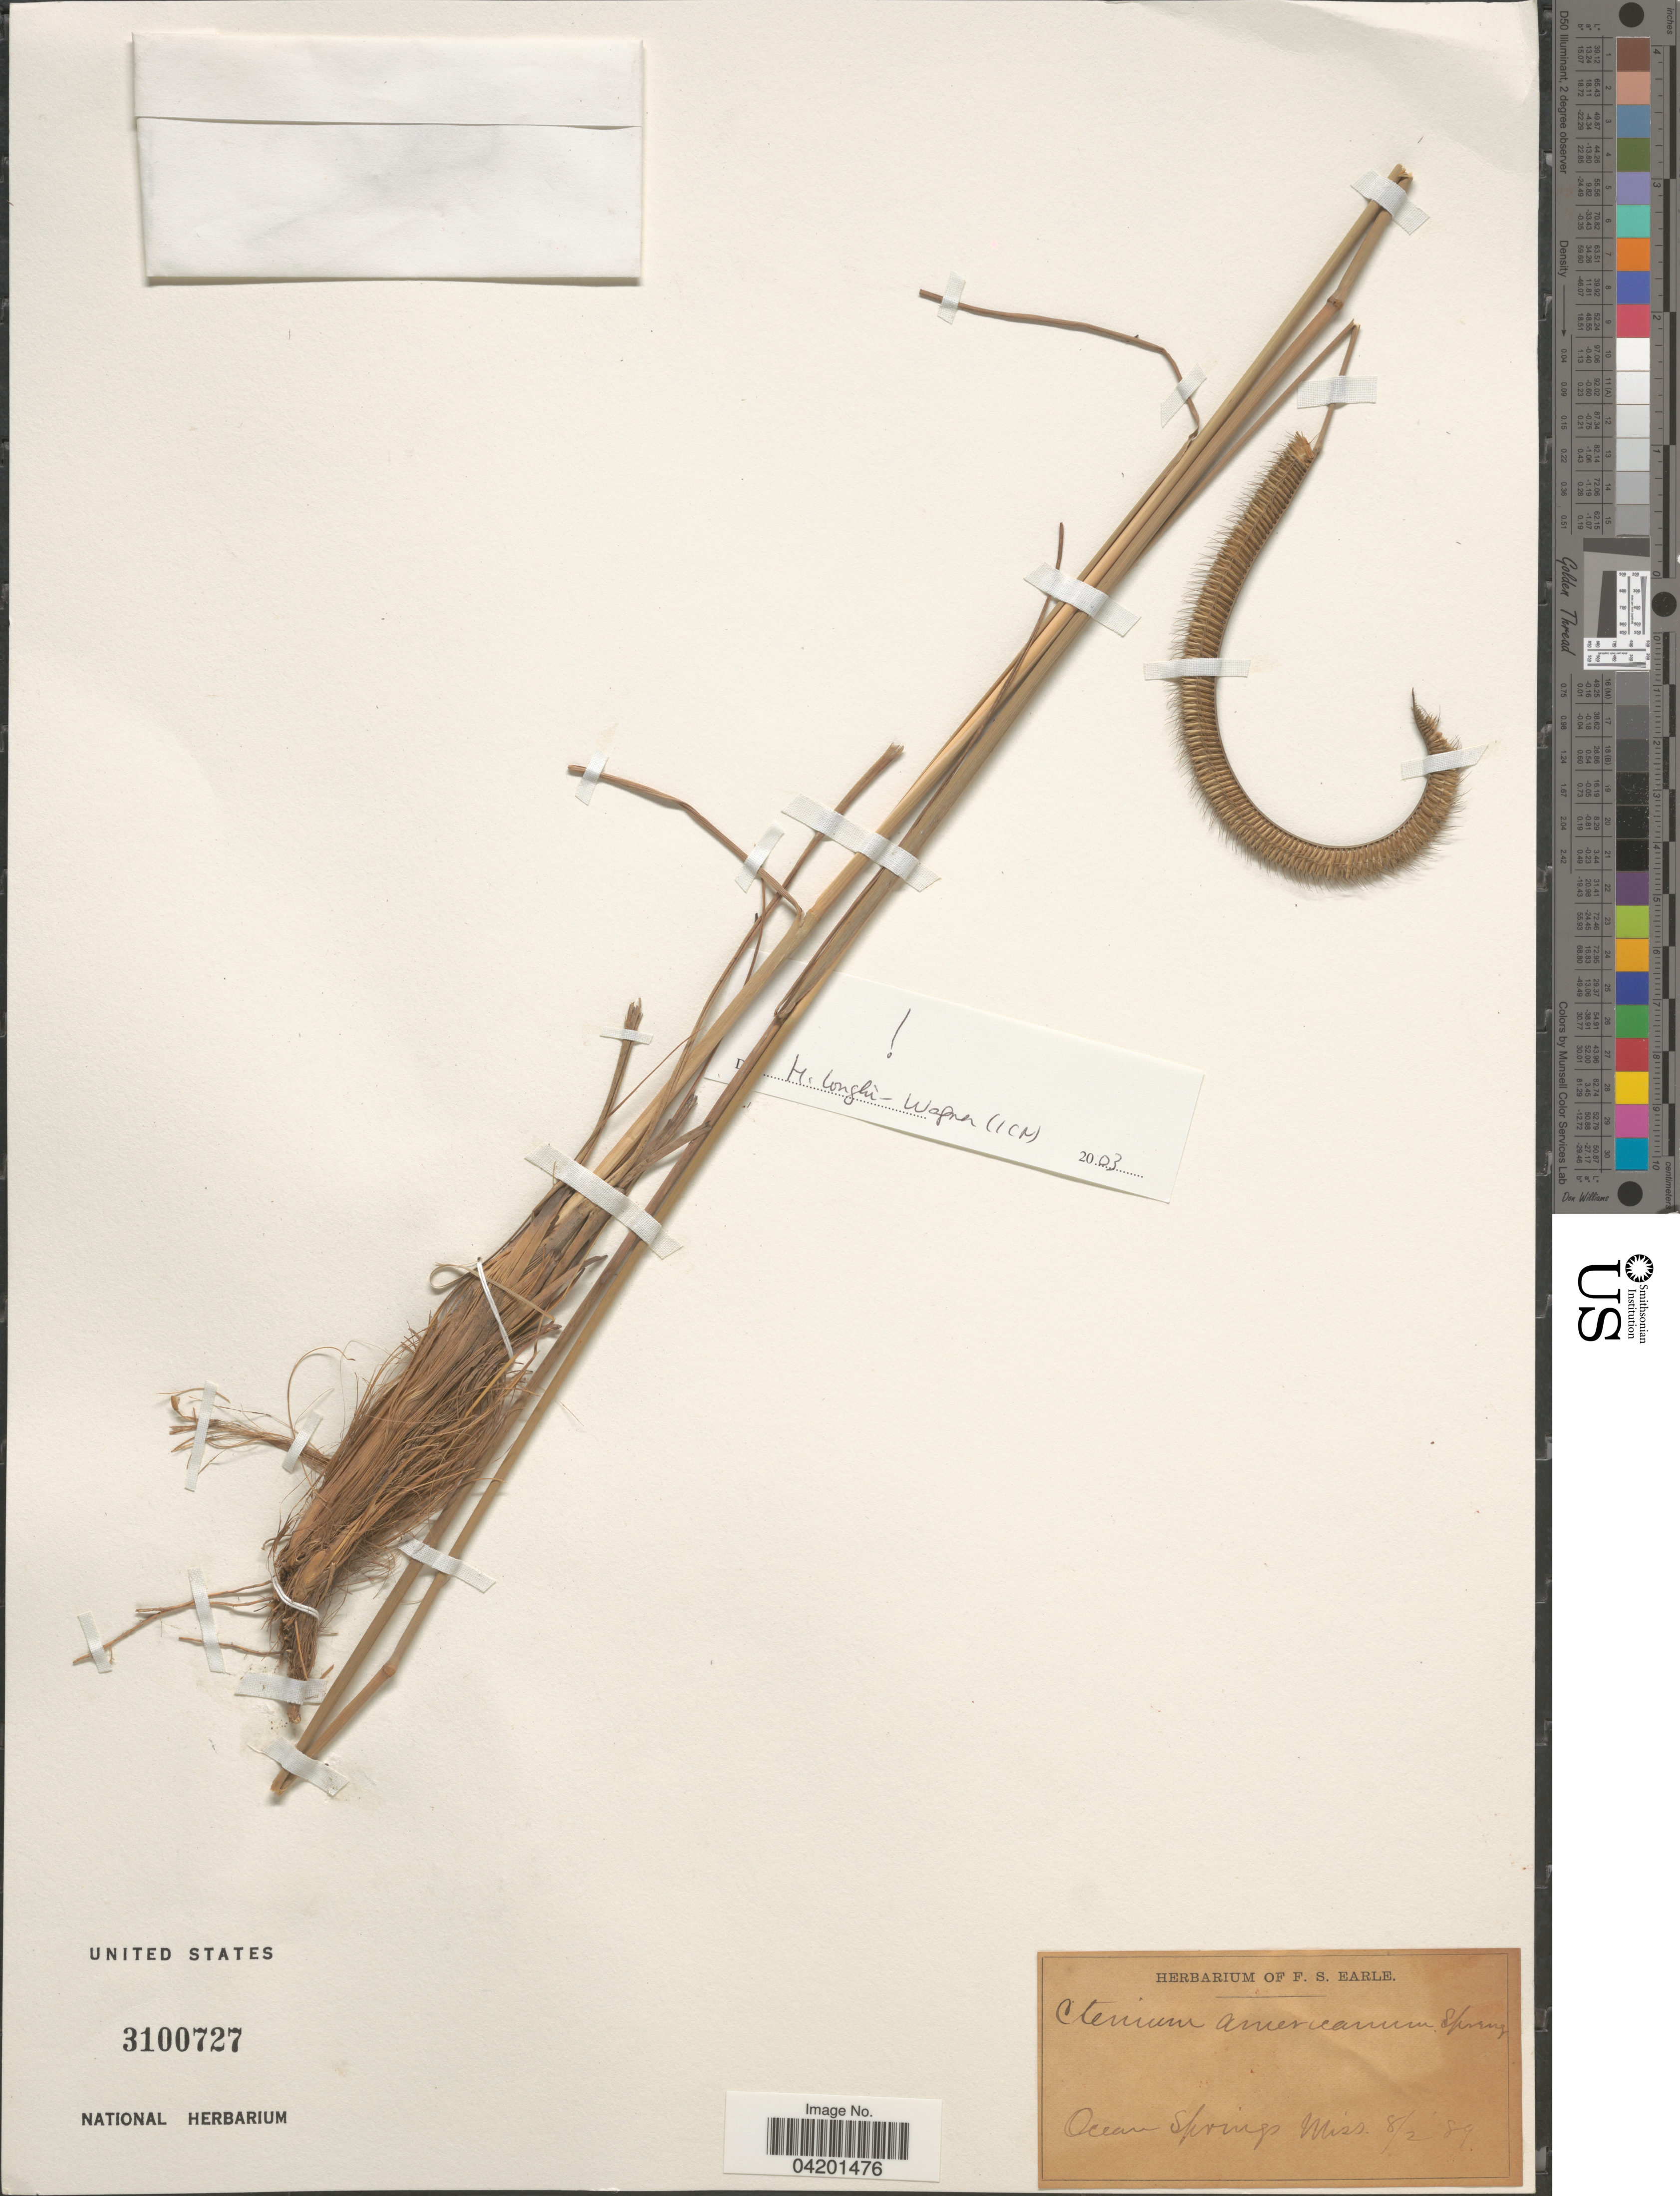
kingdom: Plantae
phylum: Tracheophyta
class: Liliopsida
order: Poales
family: Poaceae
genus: Ctenium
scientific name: Ctenium floridanum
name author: (Hitchc.) Hitchc.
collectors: Ex herb. F. S. Earle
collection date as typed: Transcribed d/m/y: 2/8/89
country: United States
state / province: Mississippi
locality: Ocean Springs.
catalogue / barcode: US 3100727